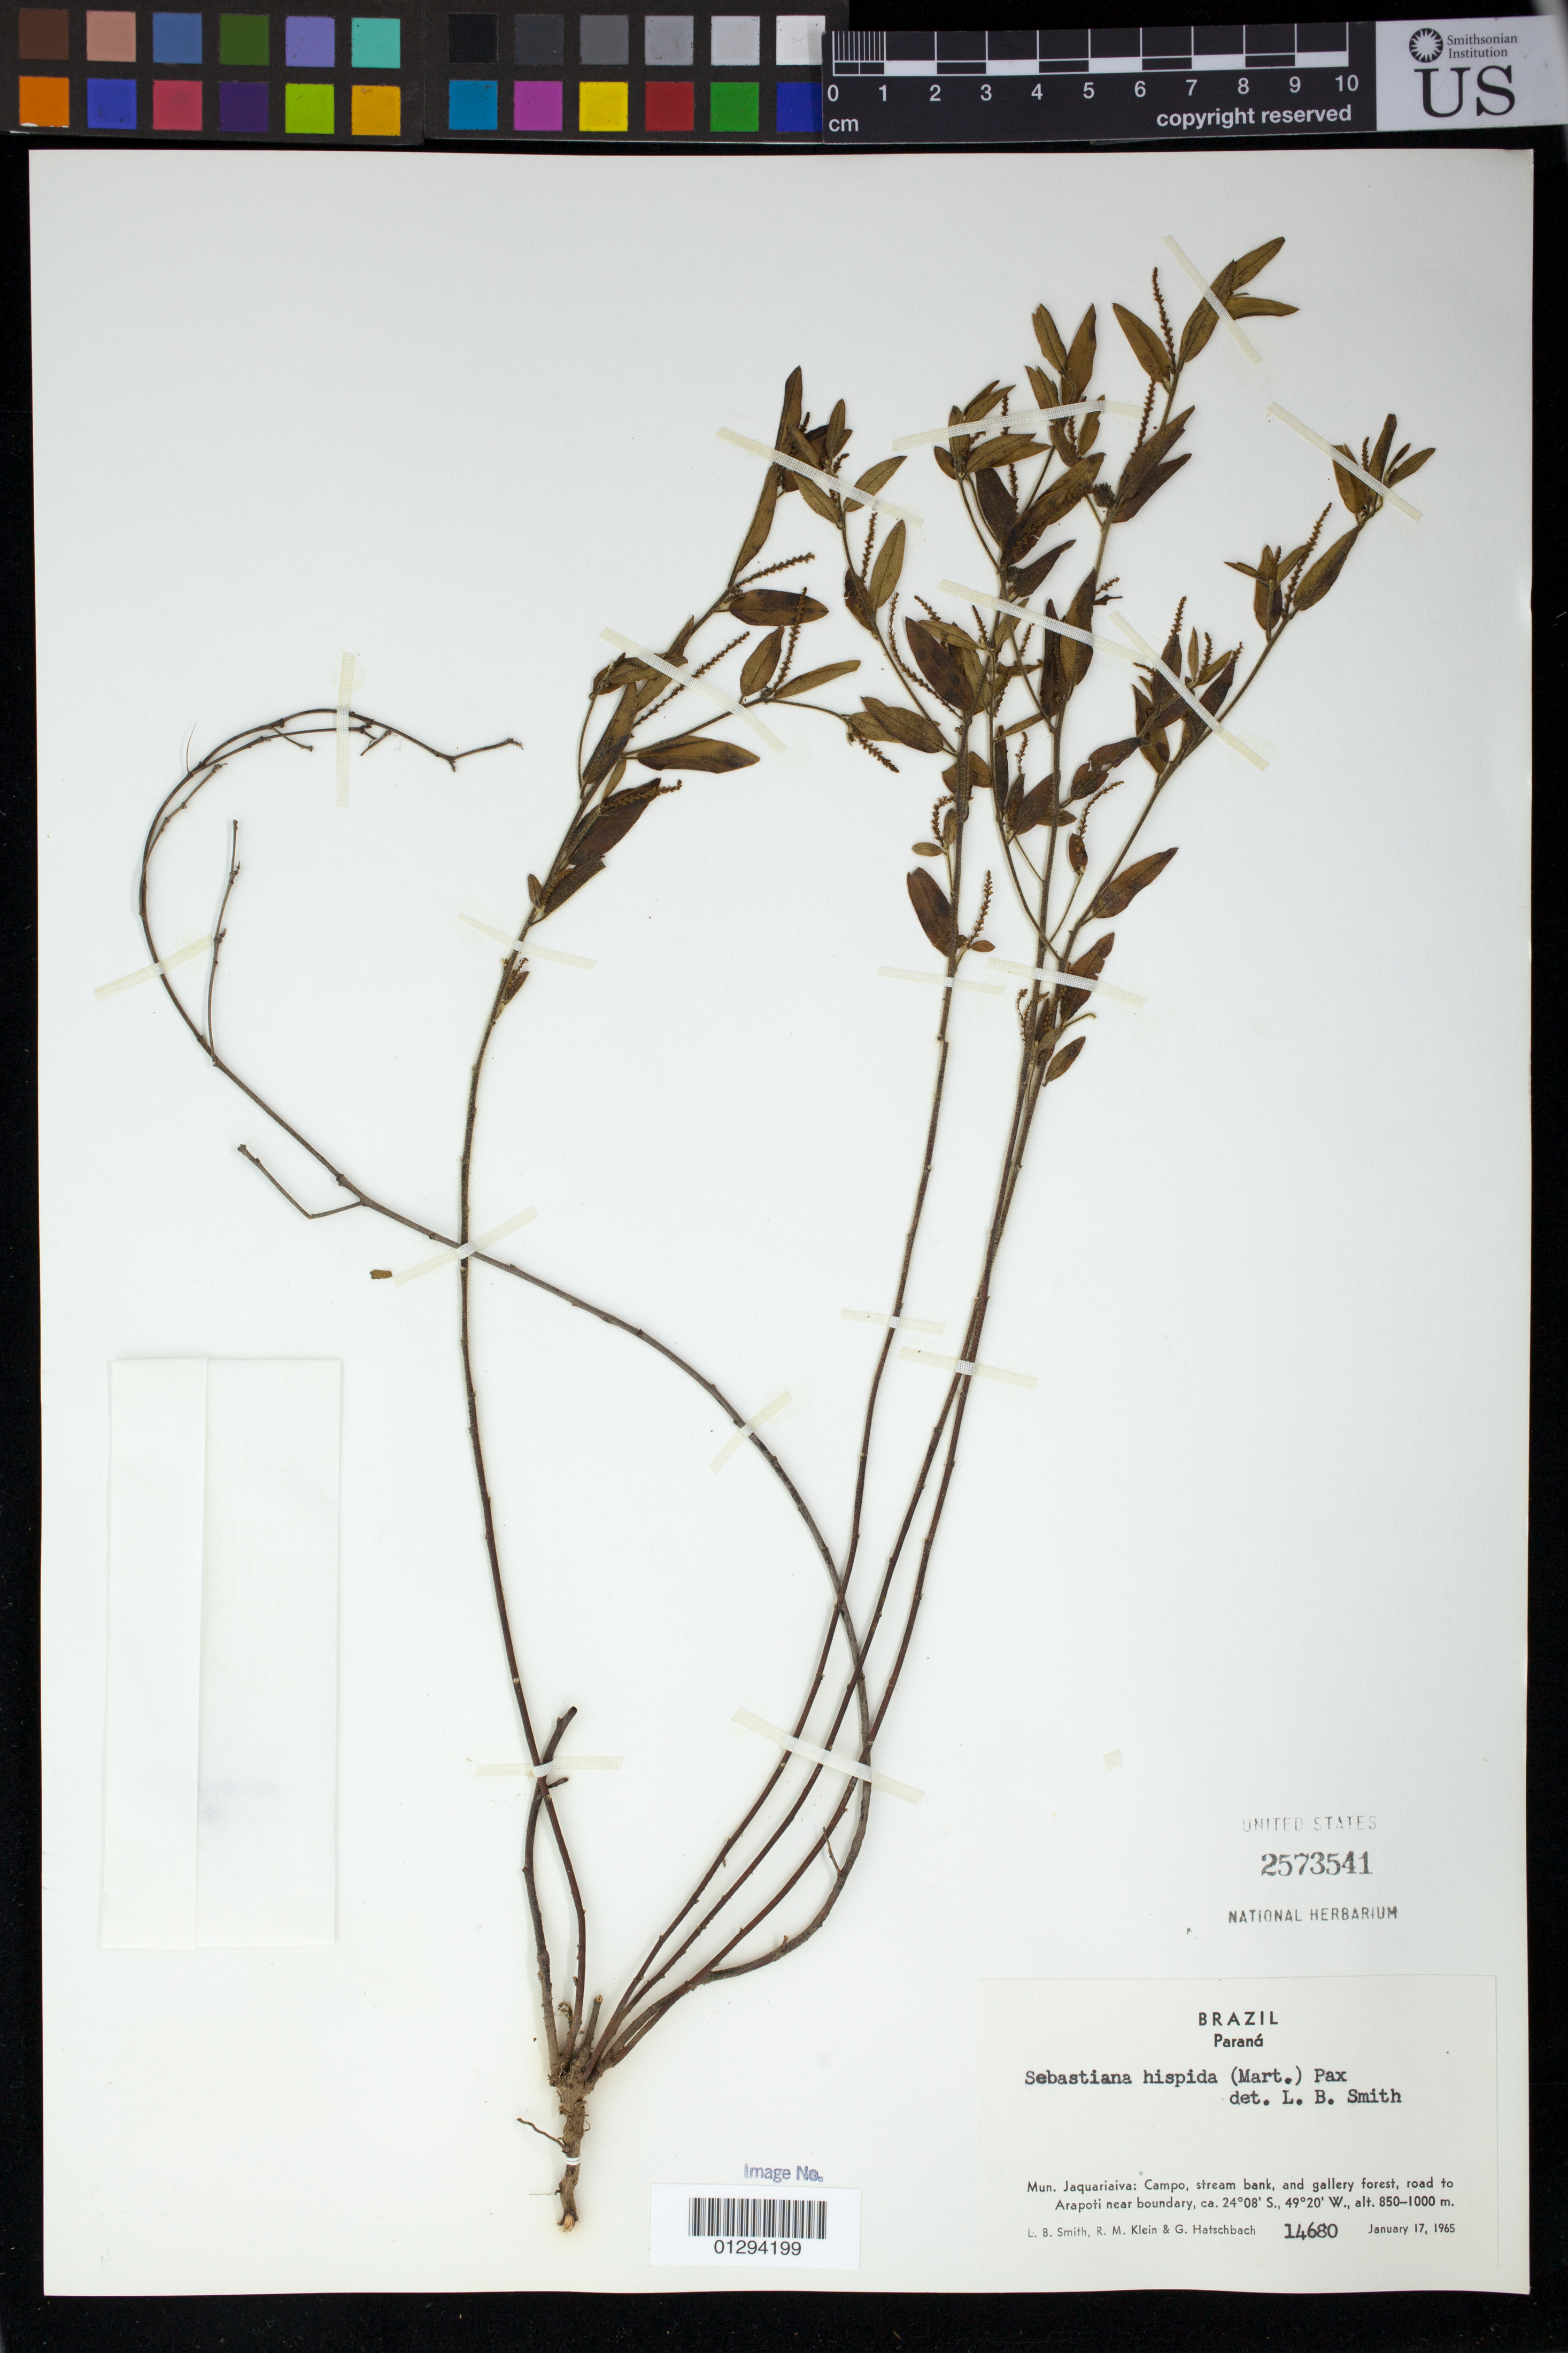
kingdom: Plantae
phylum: Tracheophyta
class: Magnoliopsida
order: Malpighiales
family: Euphorbiaceae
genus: Sebastiania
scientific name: Sebastiania hispida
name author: (Mart.) Pax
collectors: L. Smith, R. M. Klein & G. Hatschbach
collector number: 14680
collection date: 1965-01-17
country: Brazil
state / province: Parana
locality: Mun. Jaquariaiva: Campo, stream bank, and gallery forest, road to Arapoti near boundary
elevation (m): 850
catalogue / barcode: US 2573541